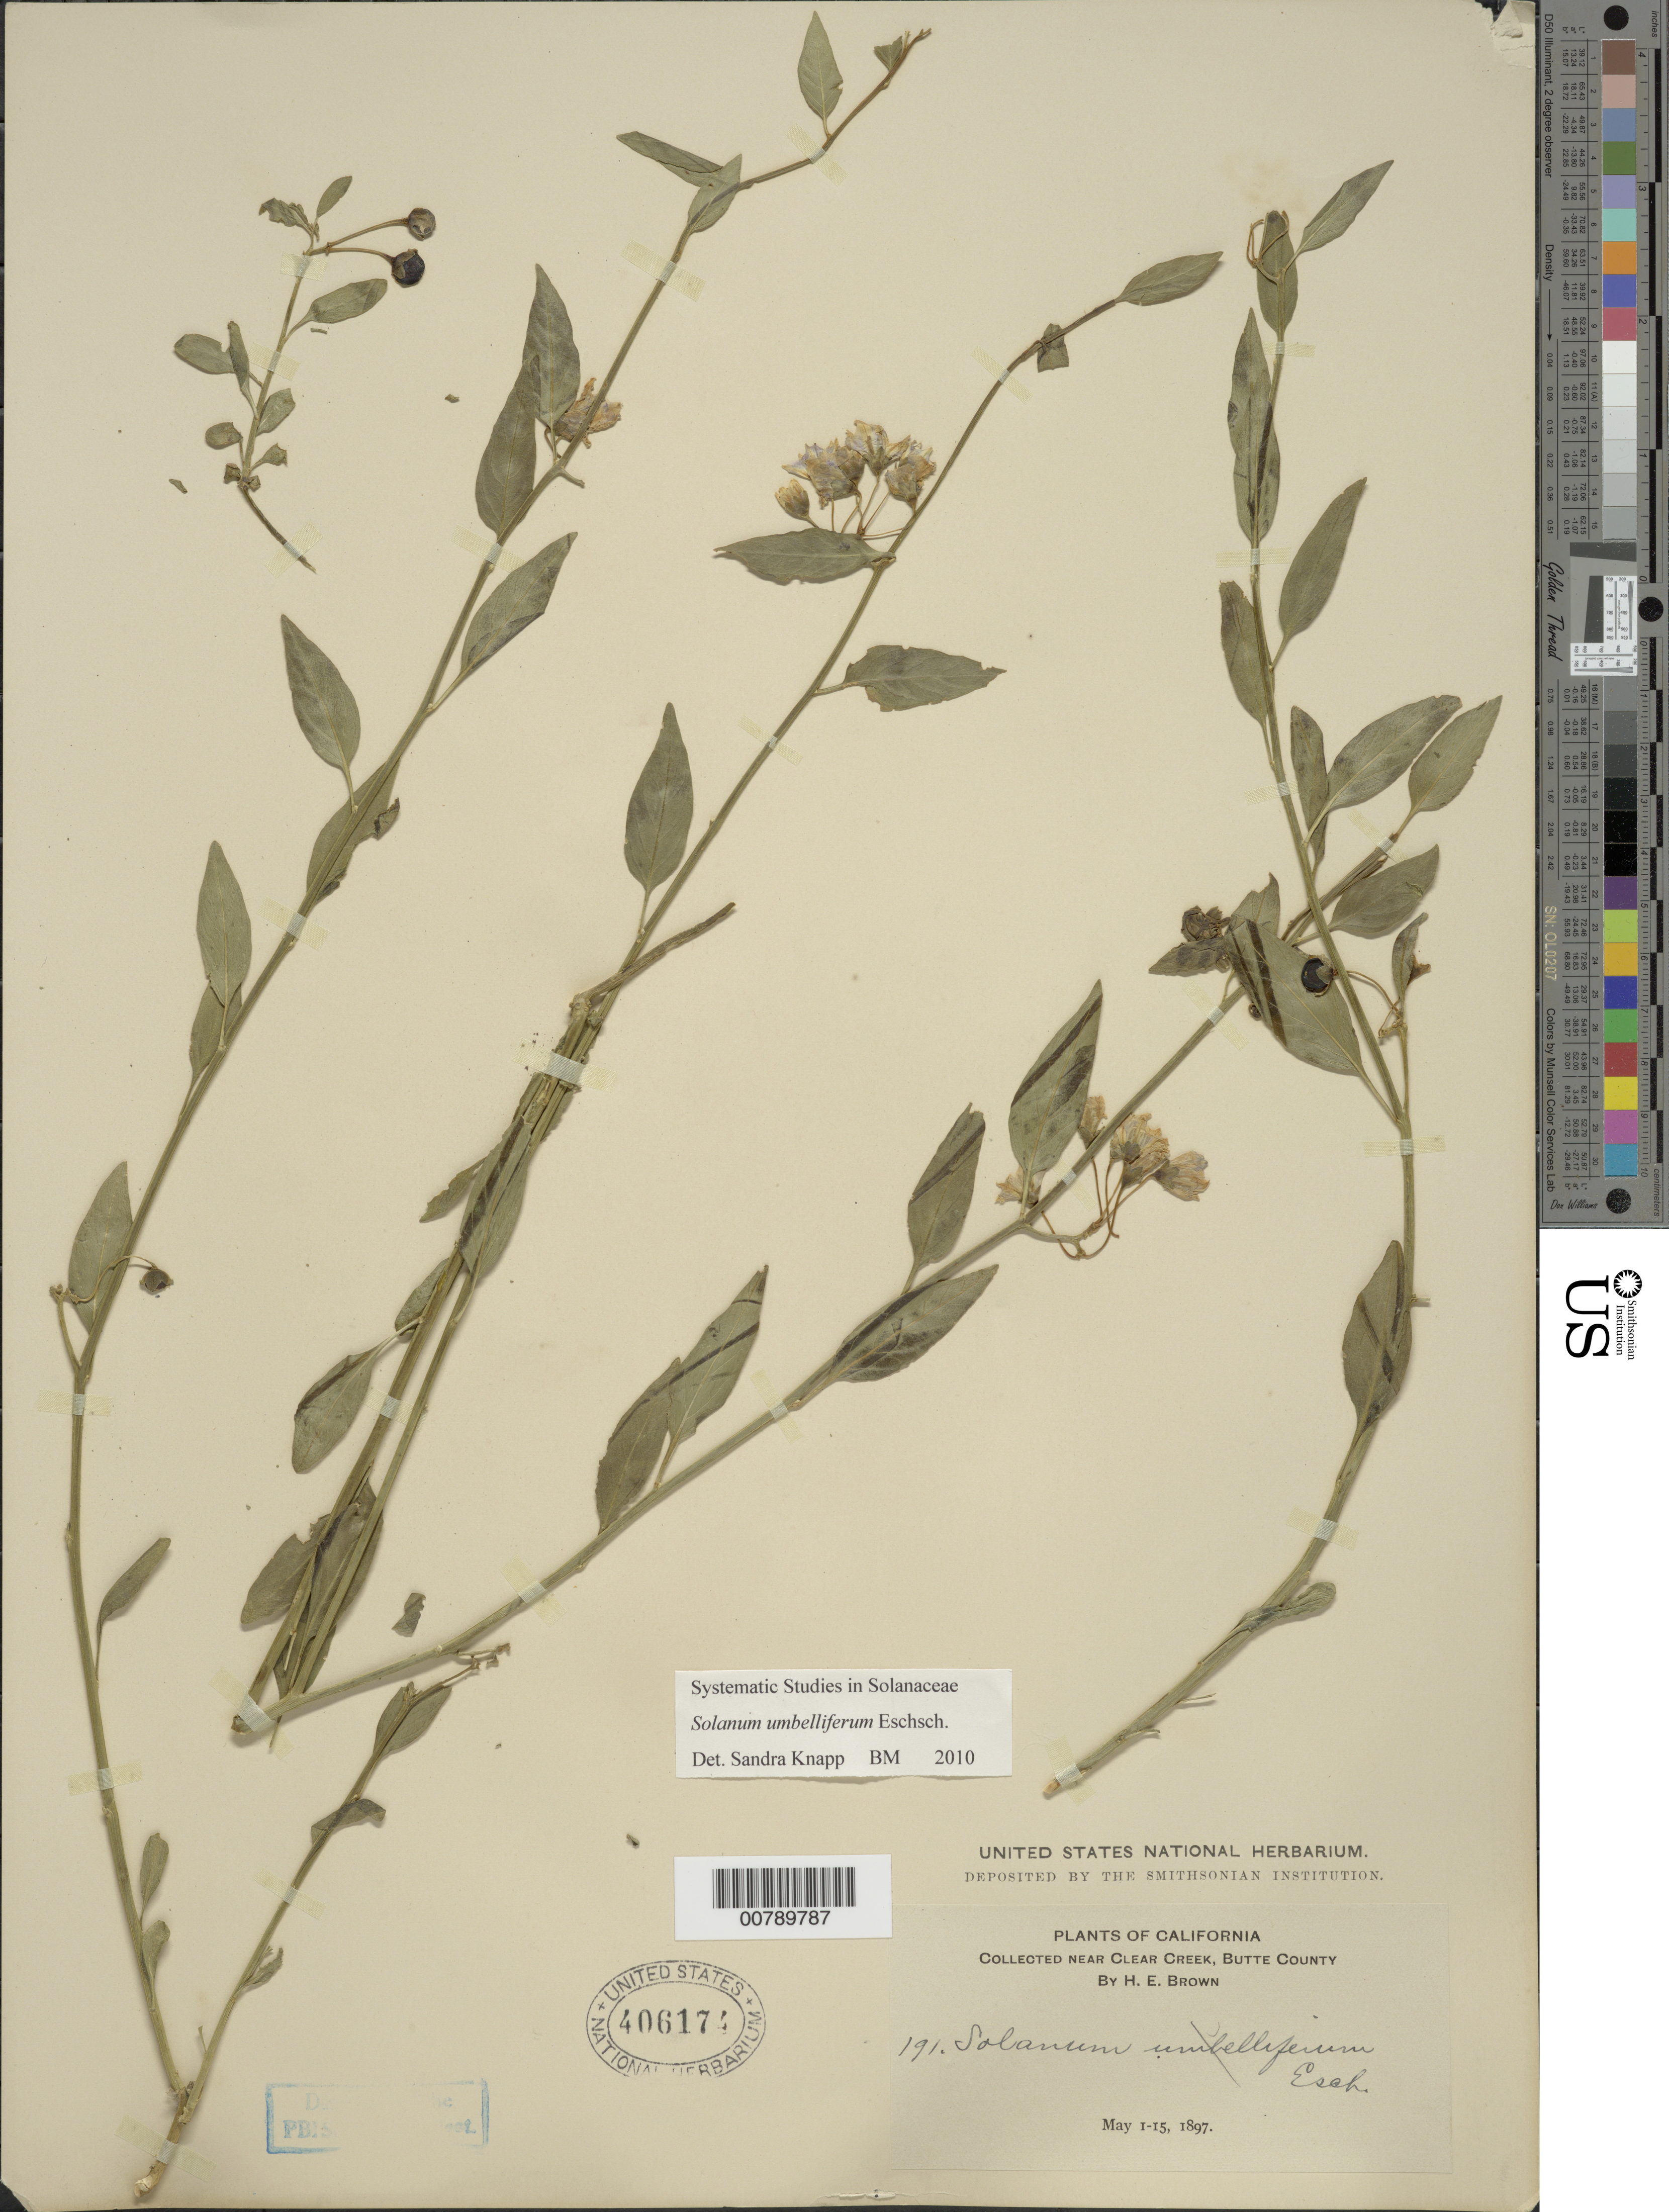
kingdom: Plantae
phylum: Tracheophyta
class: Magnoliopsida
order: Solanales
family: Solanaceae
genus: Solanum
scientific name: Solanum umbelliferum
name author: Eschsch.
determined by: Knapp, S. D.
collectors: H. E. Brown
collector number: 191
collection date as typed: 15 Apr 1897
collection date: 1897-04-15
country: United States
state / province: California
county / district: Butte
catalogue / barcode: US 406174